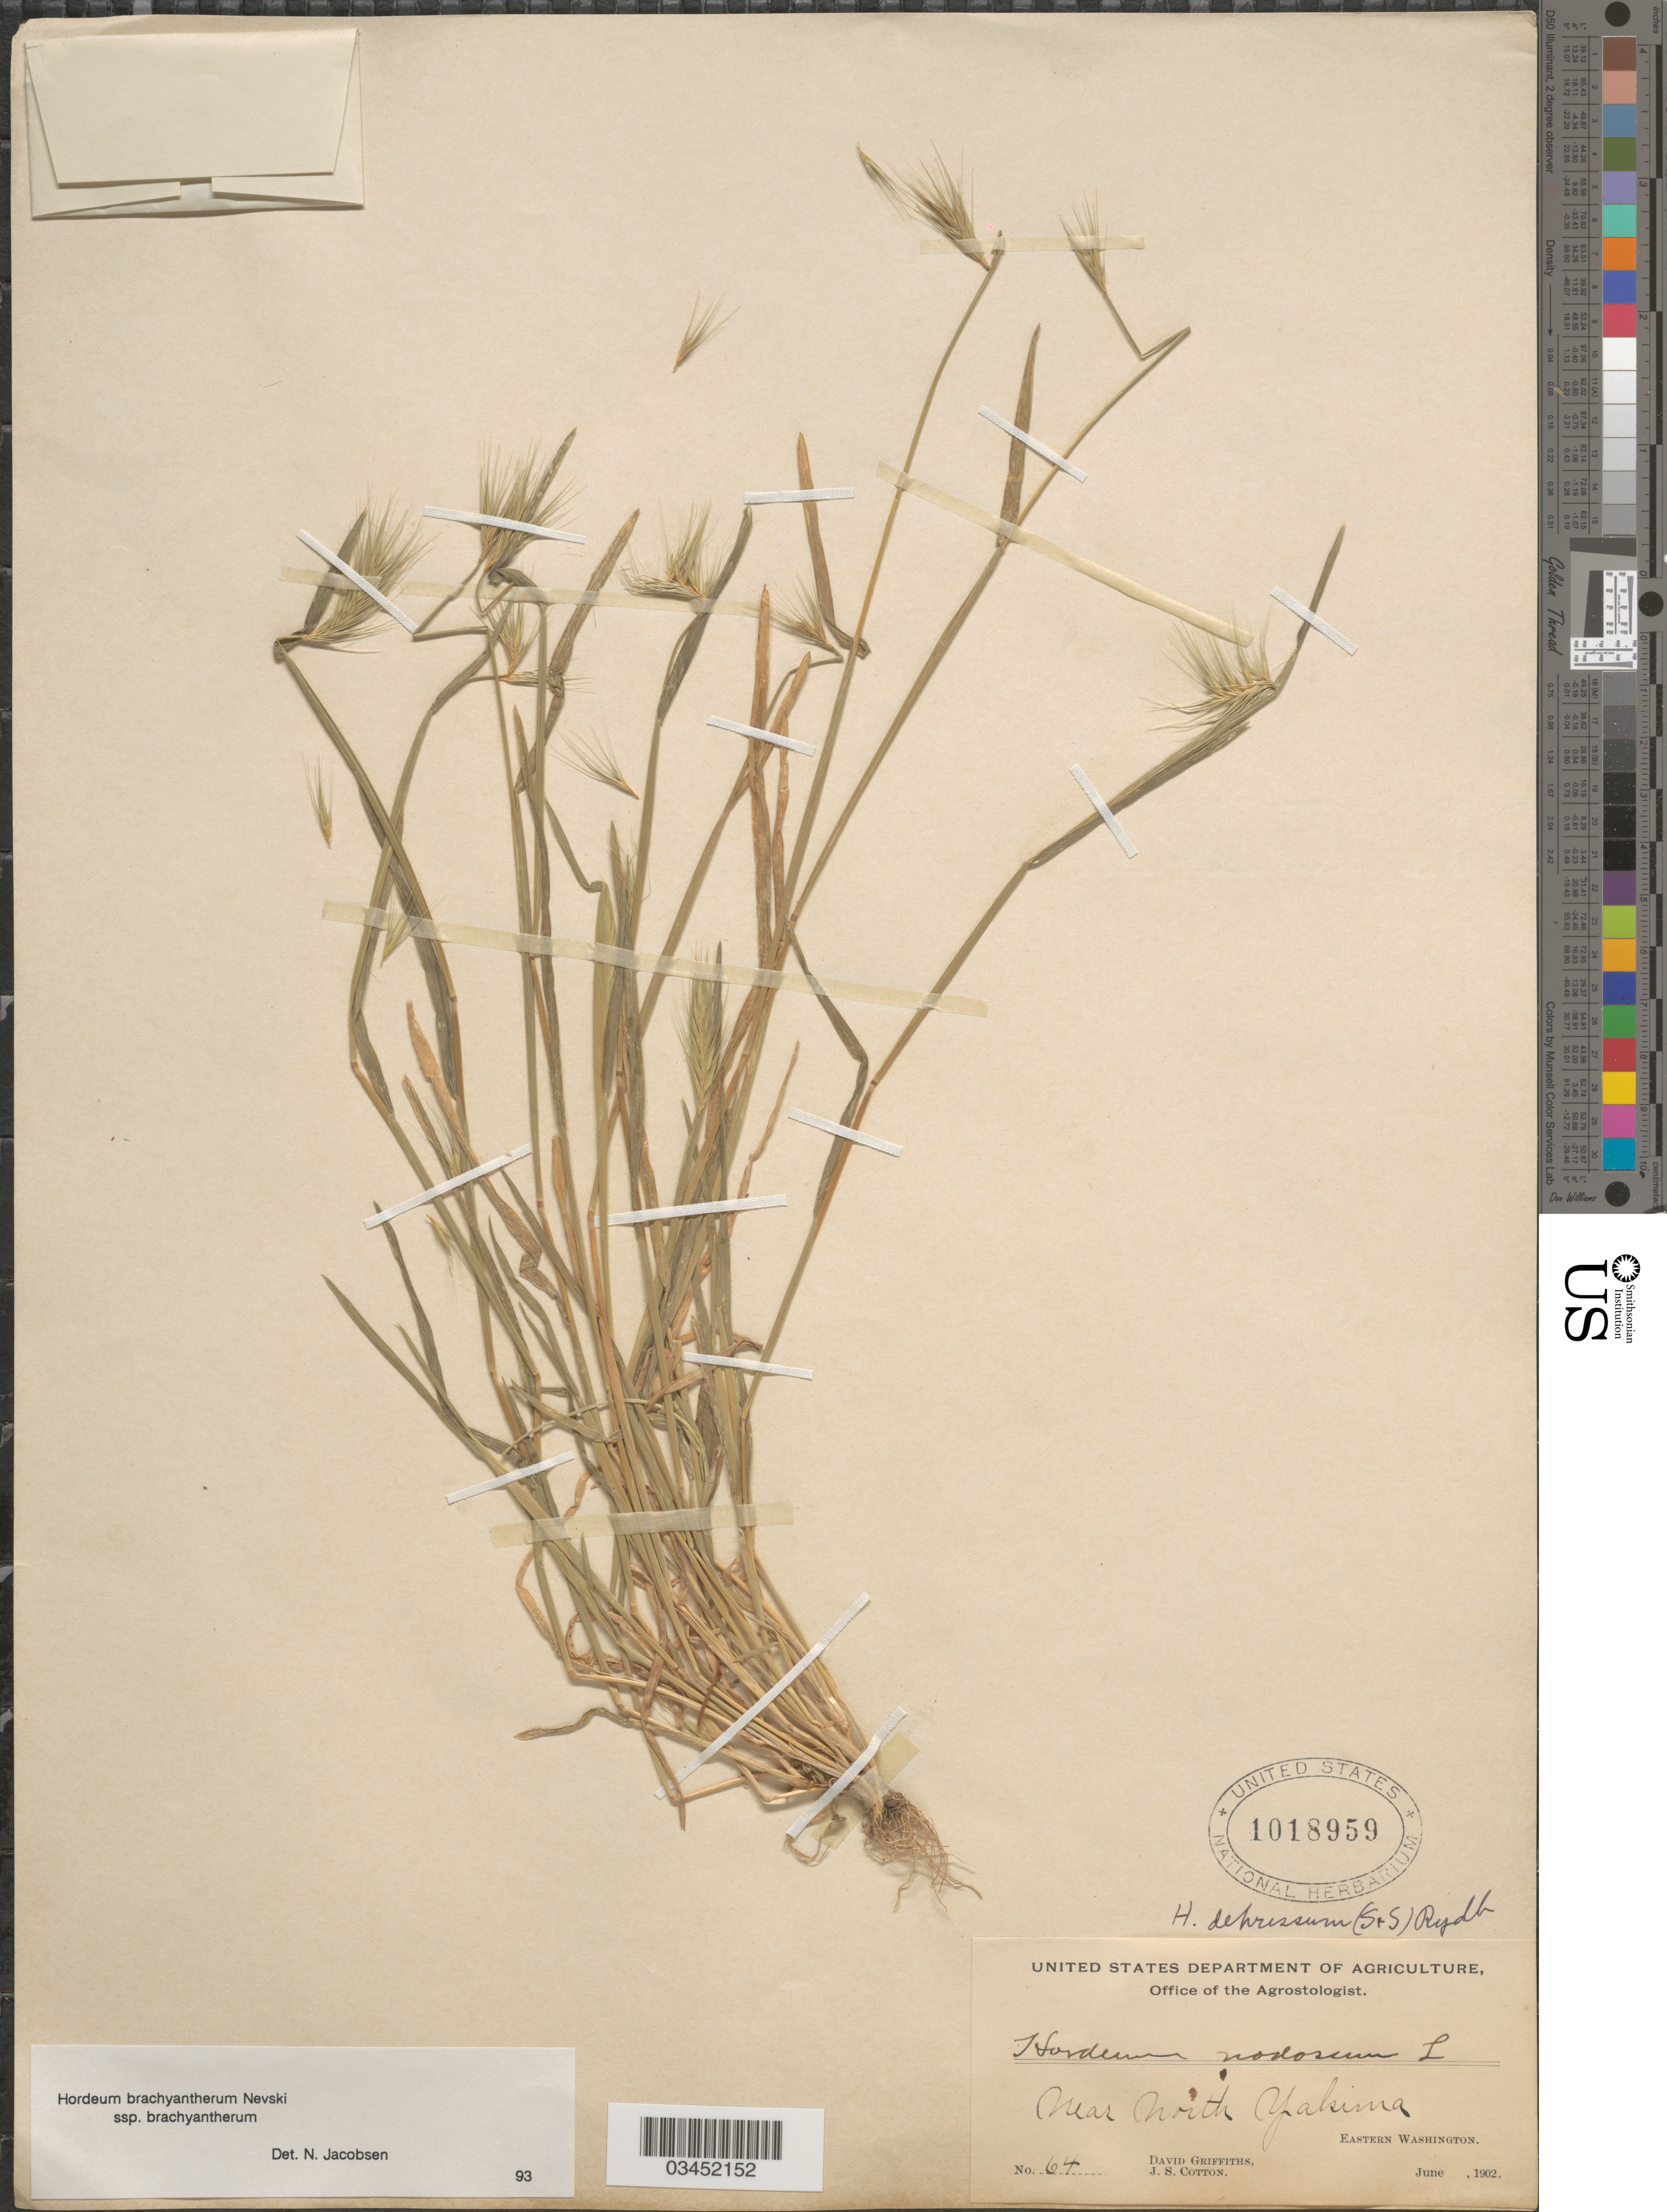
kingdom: Plantae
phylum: Tracheophyta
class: Liliopsida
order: Poales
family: Poaceae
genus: Hordeum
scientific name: Hordeum brachyantherum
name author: Nevski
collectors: D. Griffiths & J. S. Cotton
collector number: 64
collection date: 1902-06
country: United States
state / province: Washington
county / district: Yakima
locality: Near North Yakima. Eastern Washington.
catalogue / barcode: US 1018959